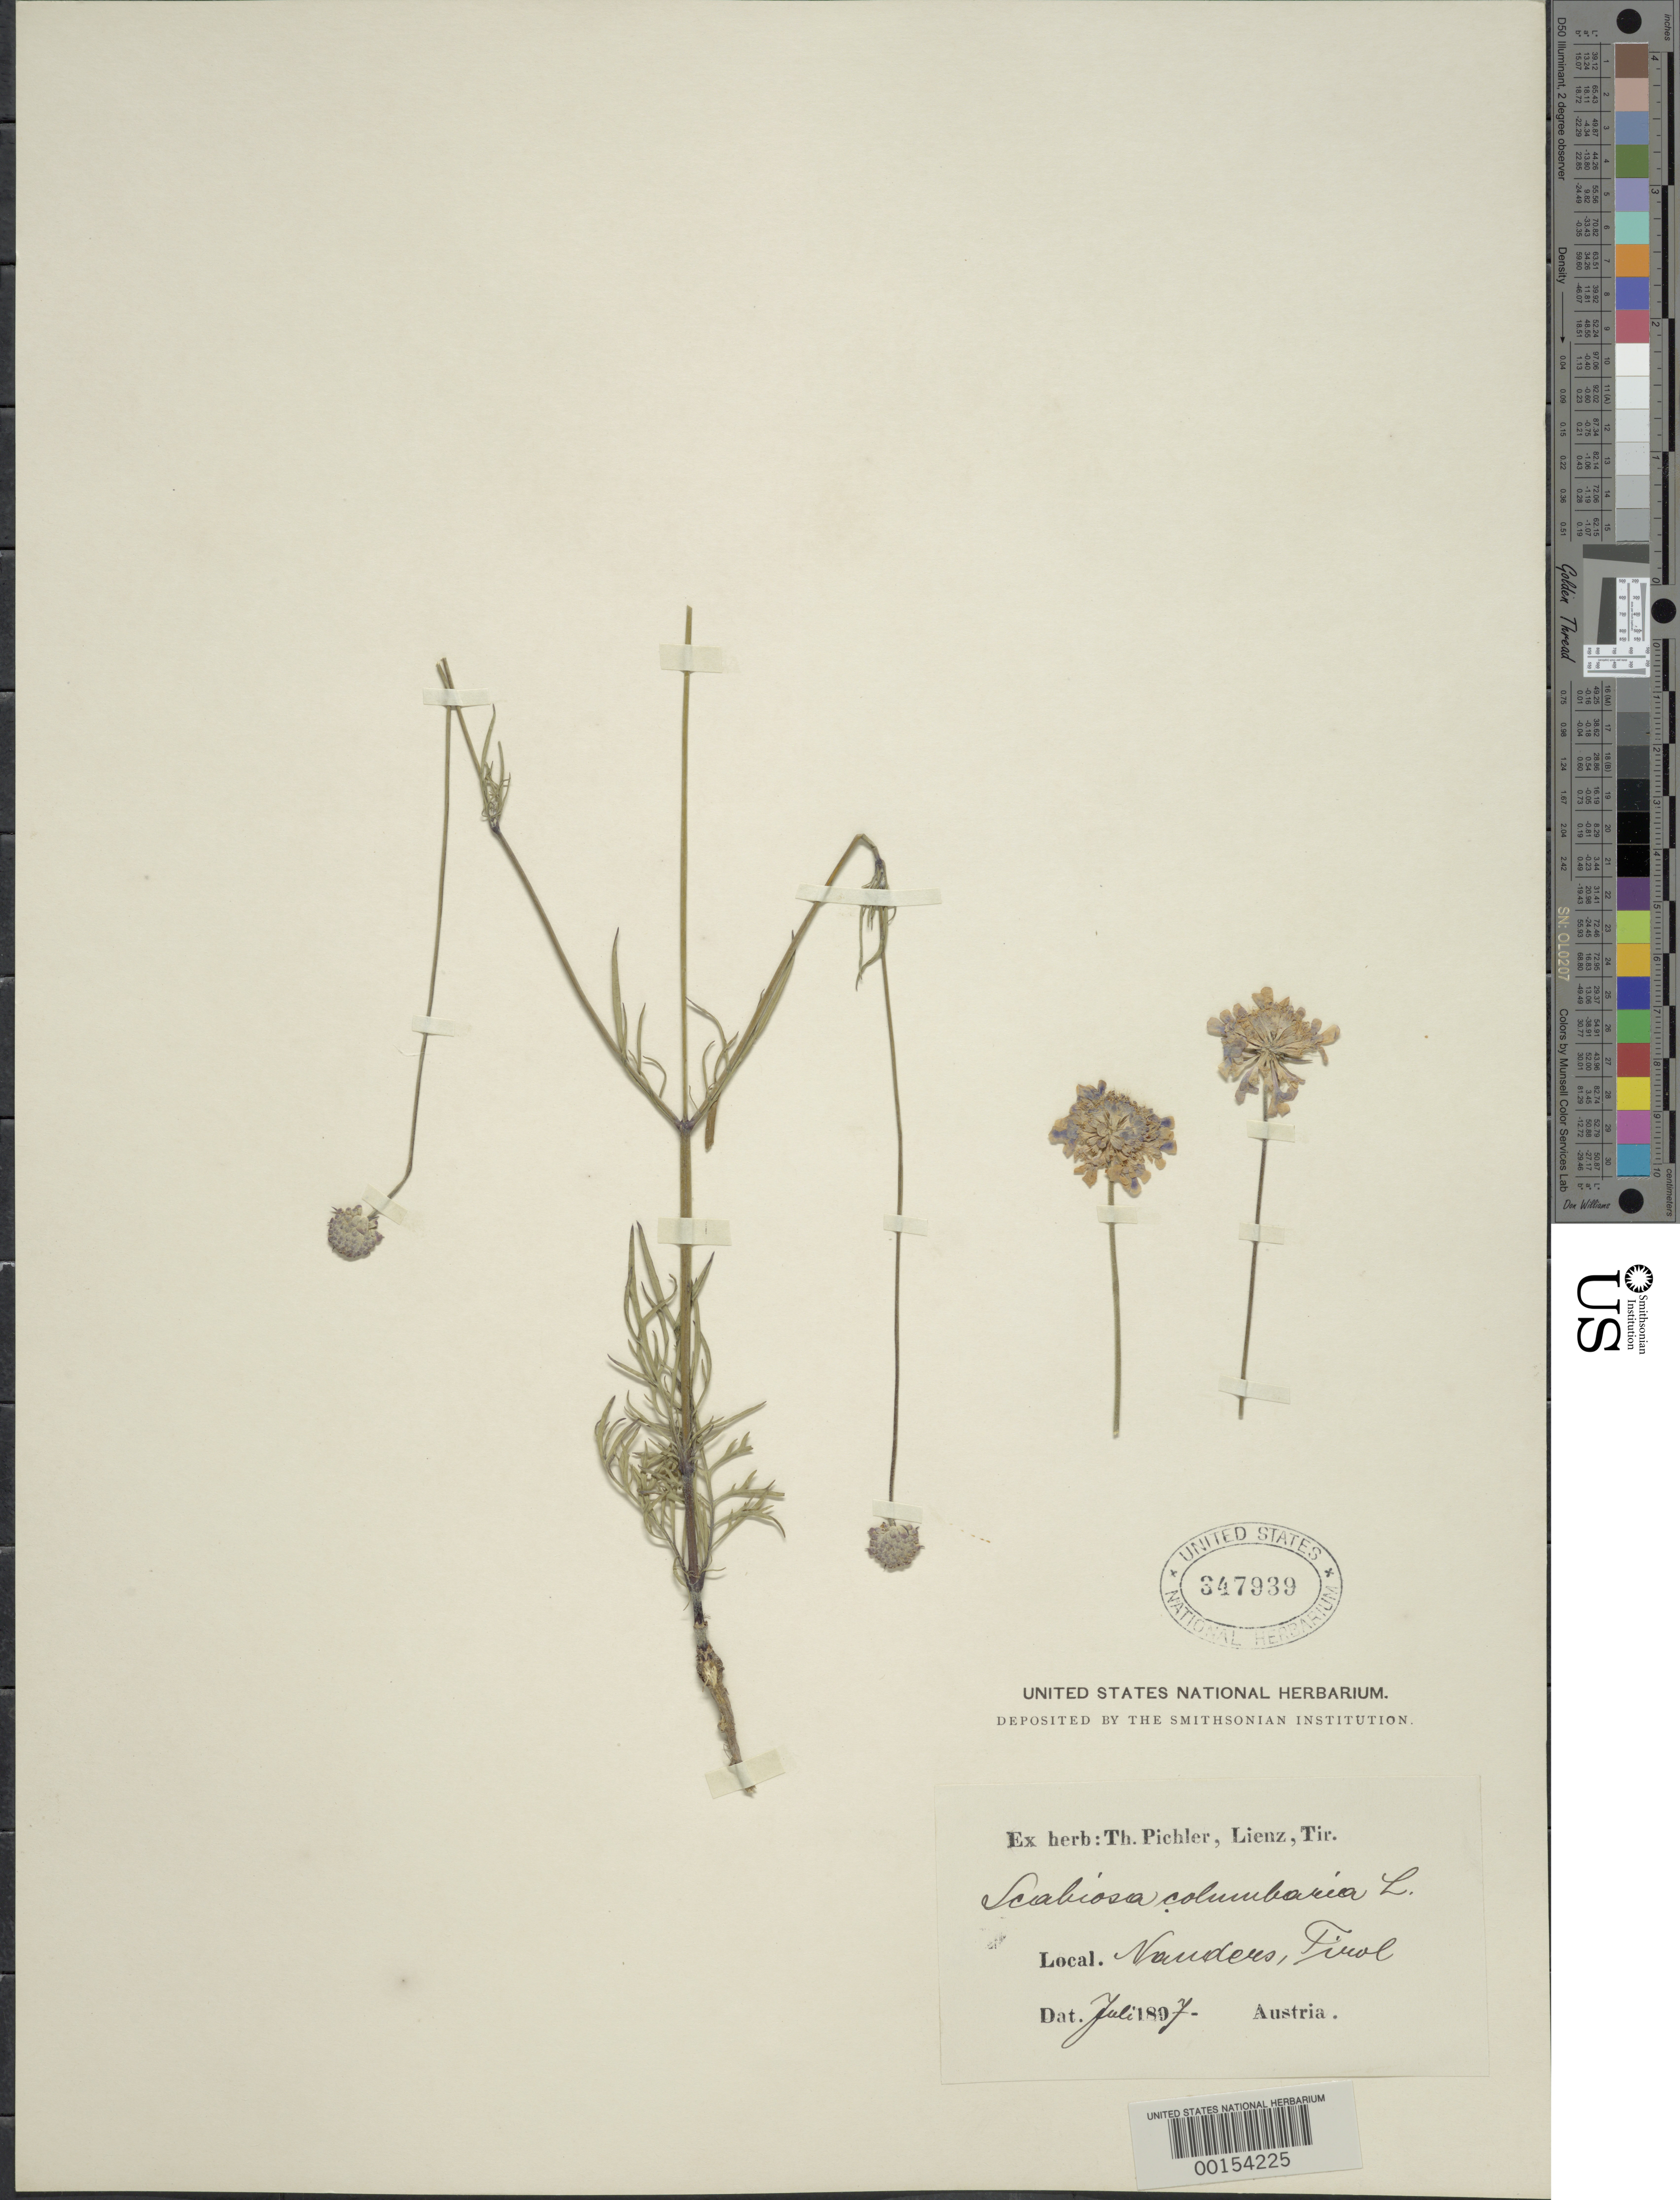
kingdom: Plantae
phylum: Tracheophyta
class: Magnoliopsida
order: Dipsacales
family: Caprifoliaceae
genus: Scabiosa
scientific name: Scabiosa columbaria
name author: L.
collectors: T. Pichler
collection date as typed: Jul 1897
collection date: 1897-07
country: Germany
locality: Tirol, Nauders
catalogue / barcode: US 347939